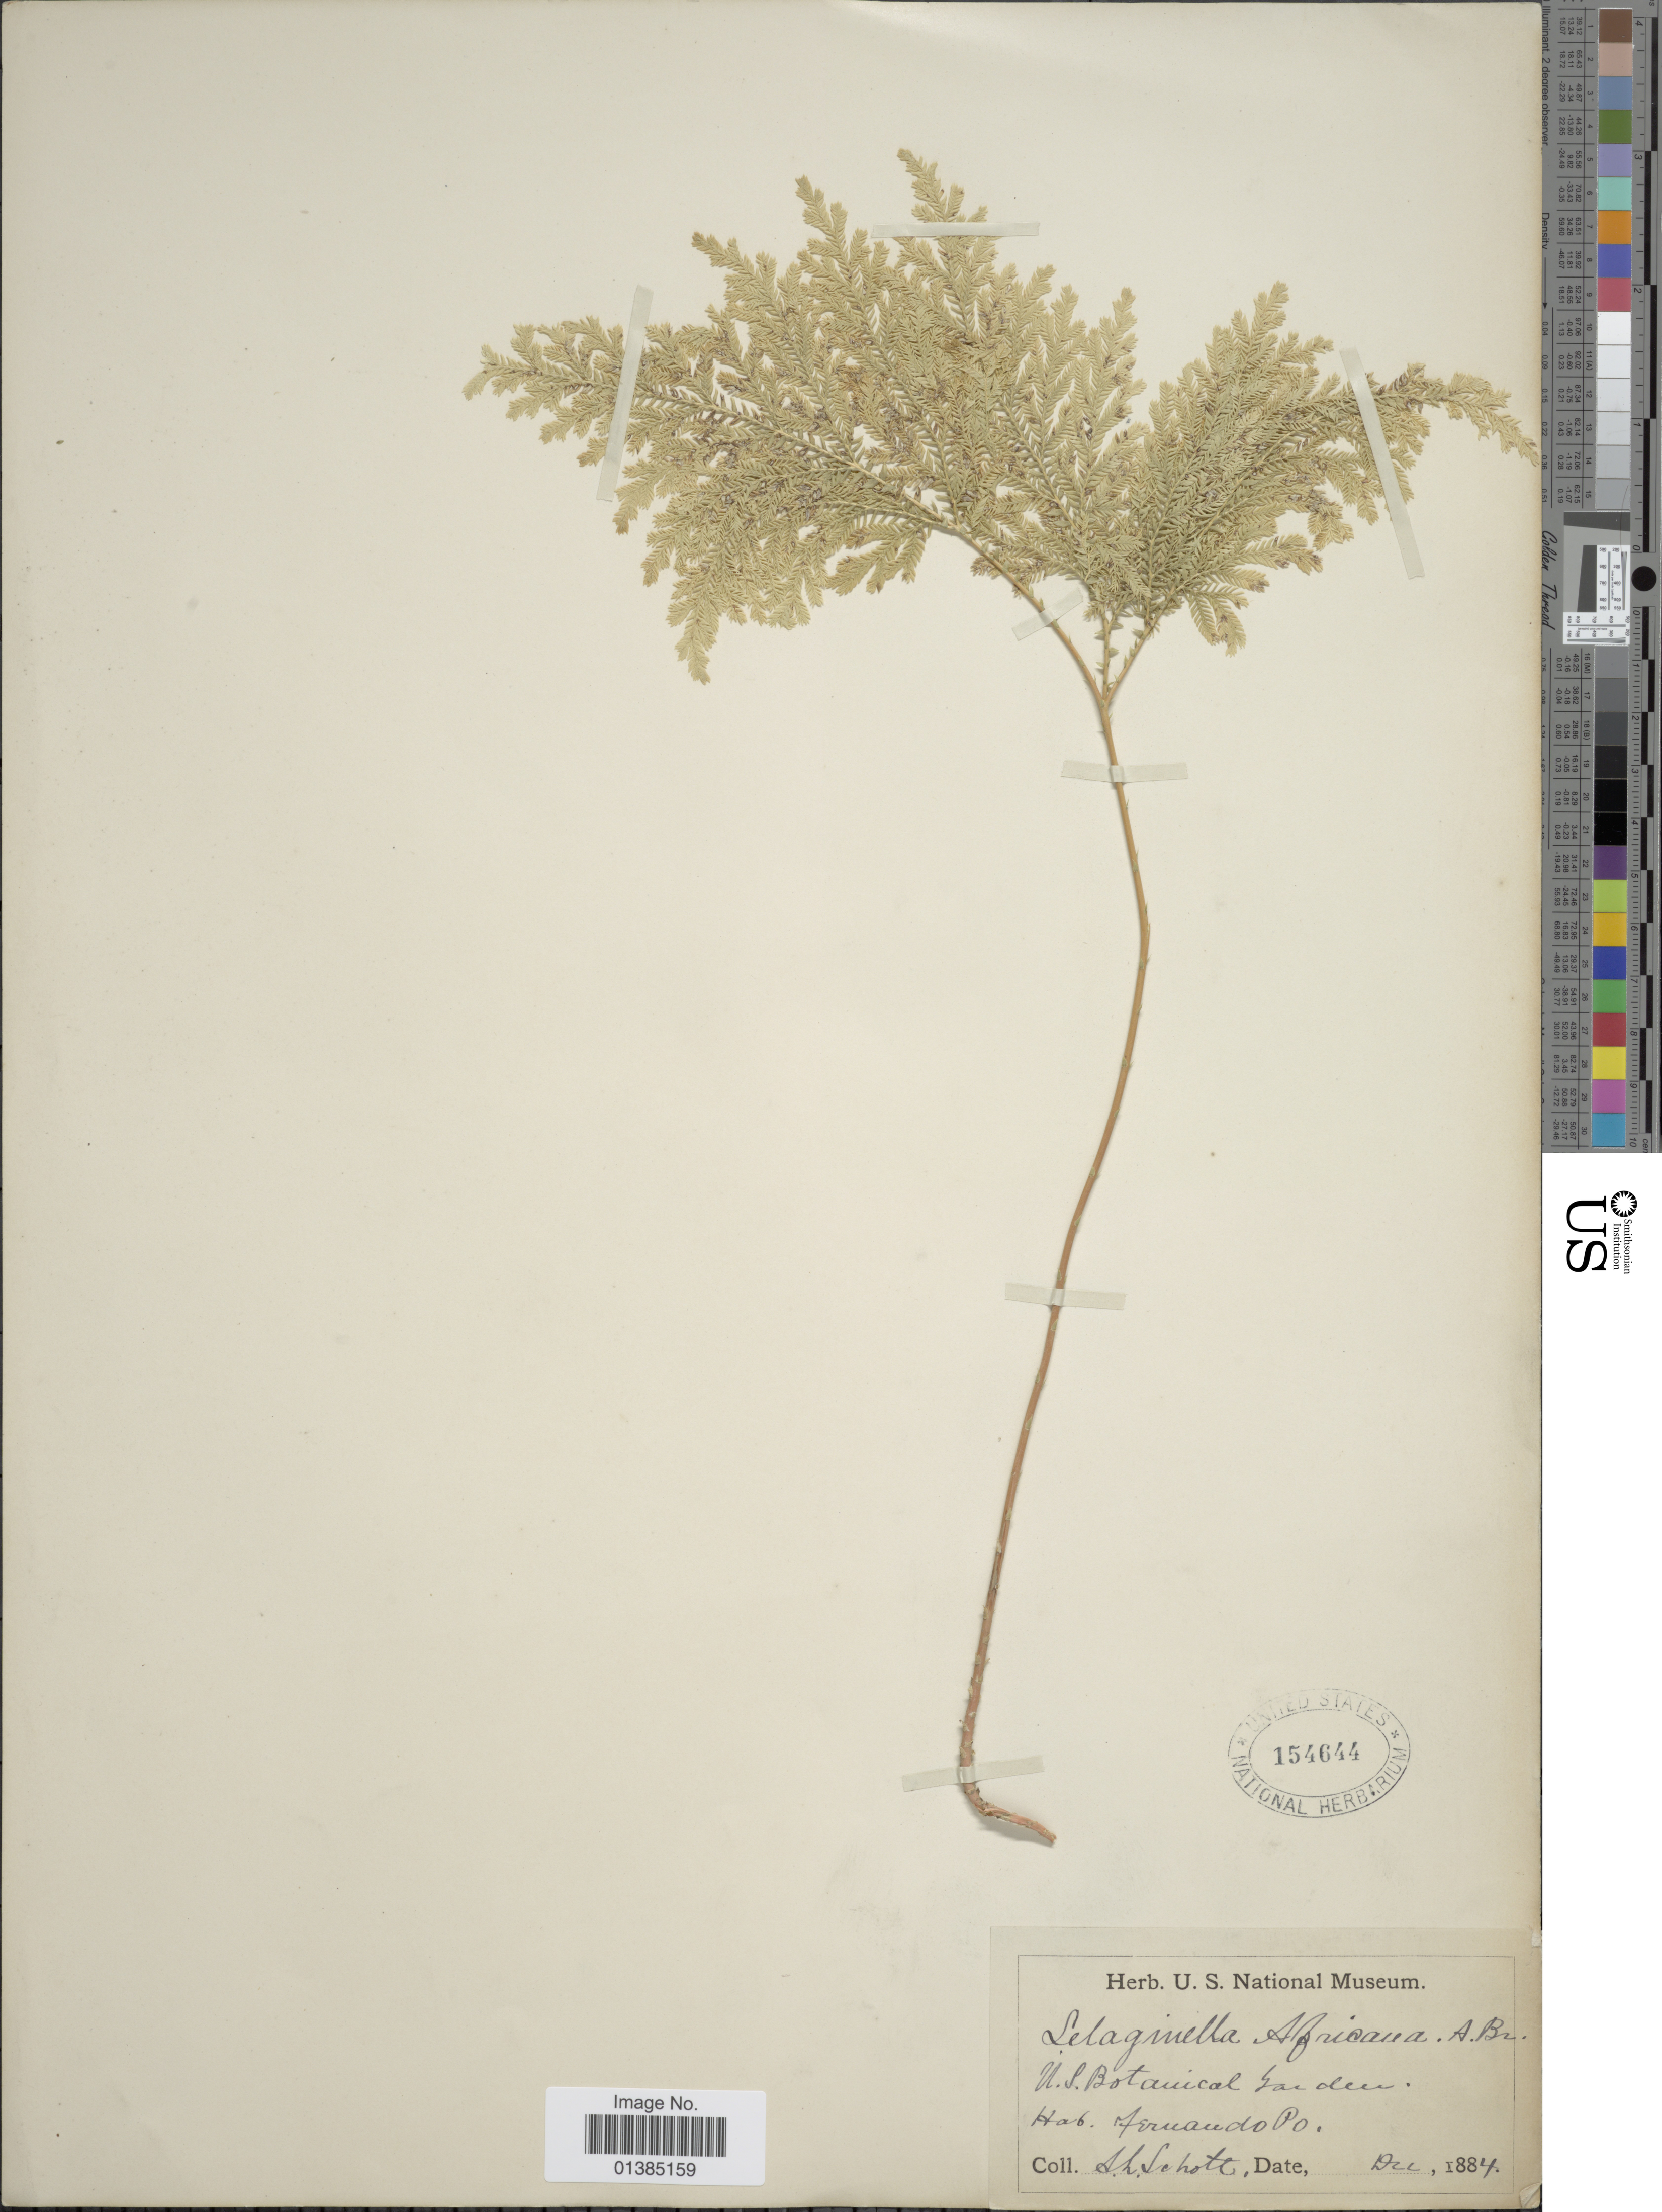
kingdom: Plantae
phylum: Tracheophyta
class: Lycopodiopsida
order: Selaginellales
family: Selaginellaceae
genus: Selaginella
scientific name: Selaginella vogelii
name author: Spring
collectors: A. L. Schott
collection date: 1884-12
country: United States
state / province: District of Columbia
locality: U.S. Botanical Garden. Herb of Fernanando Po.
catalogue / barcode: US 154644